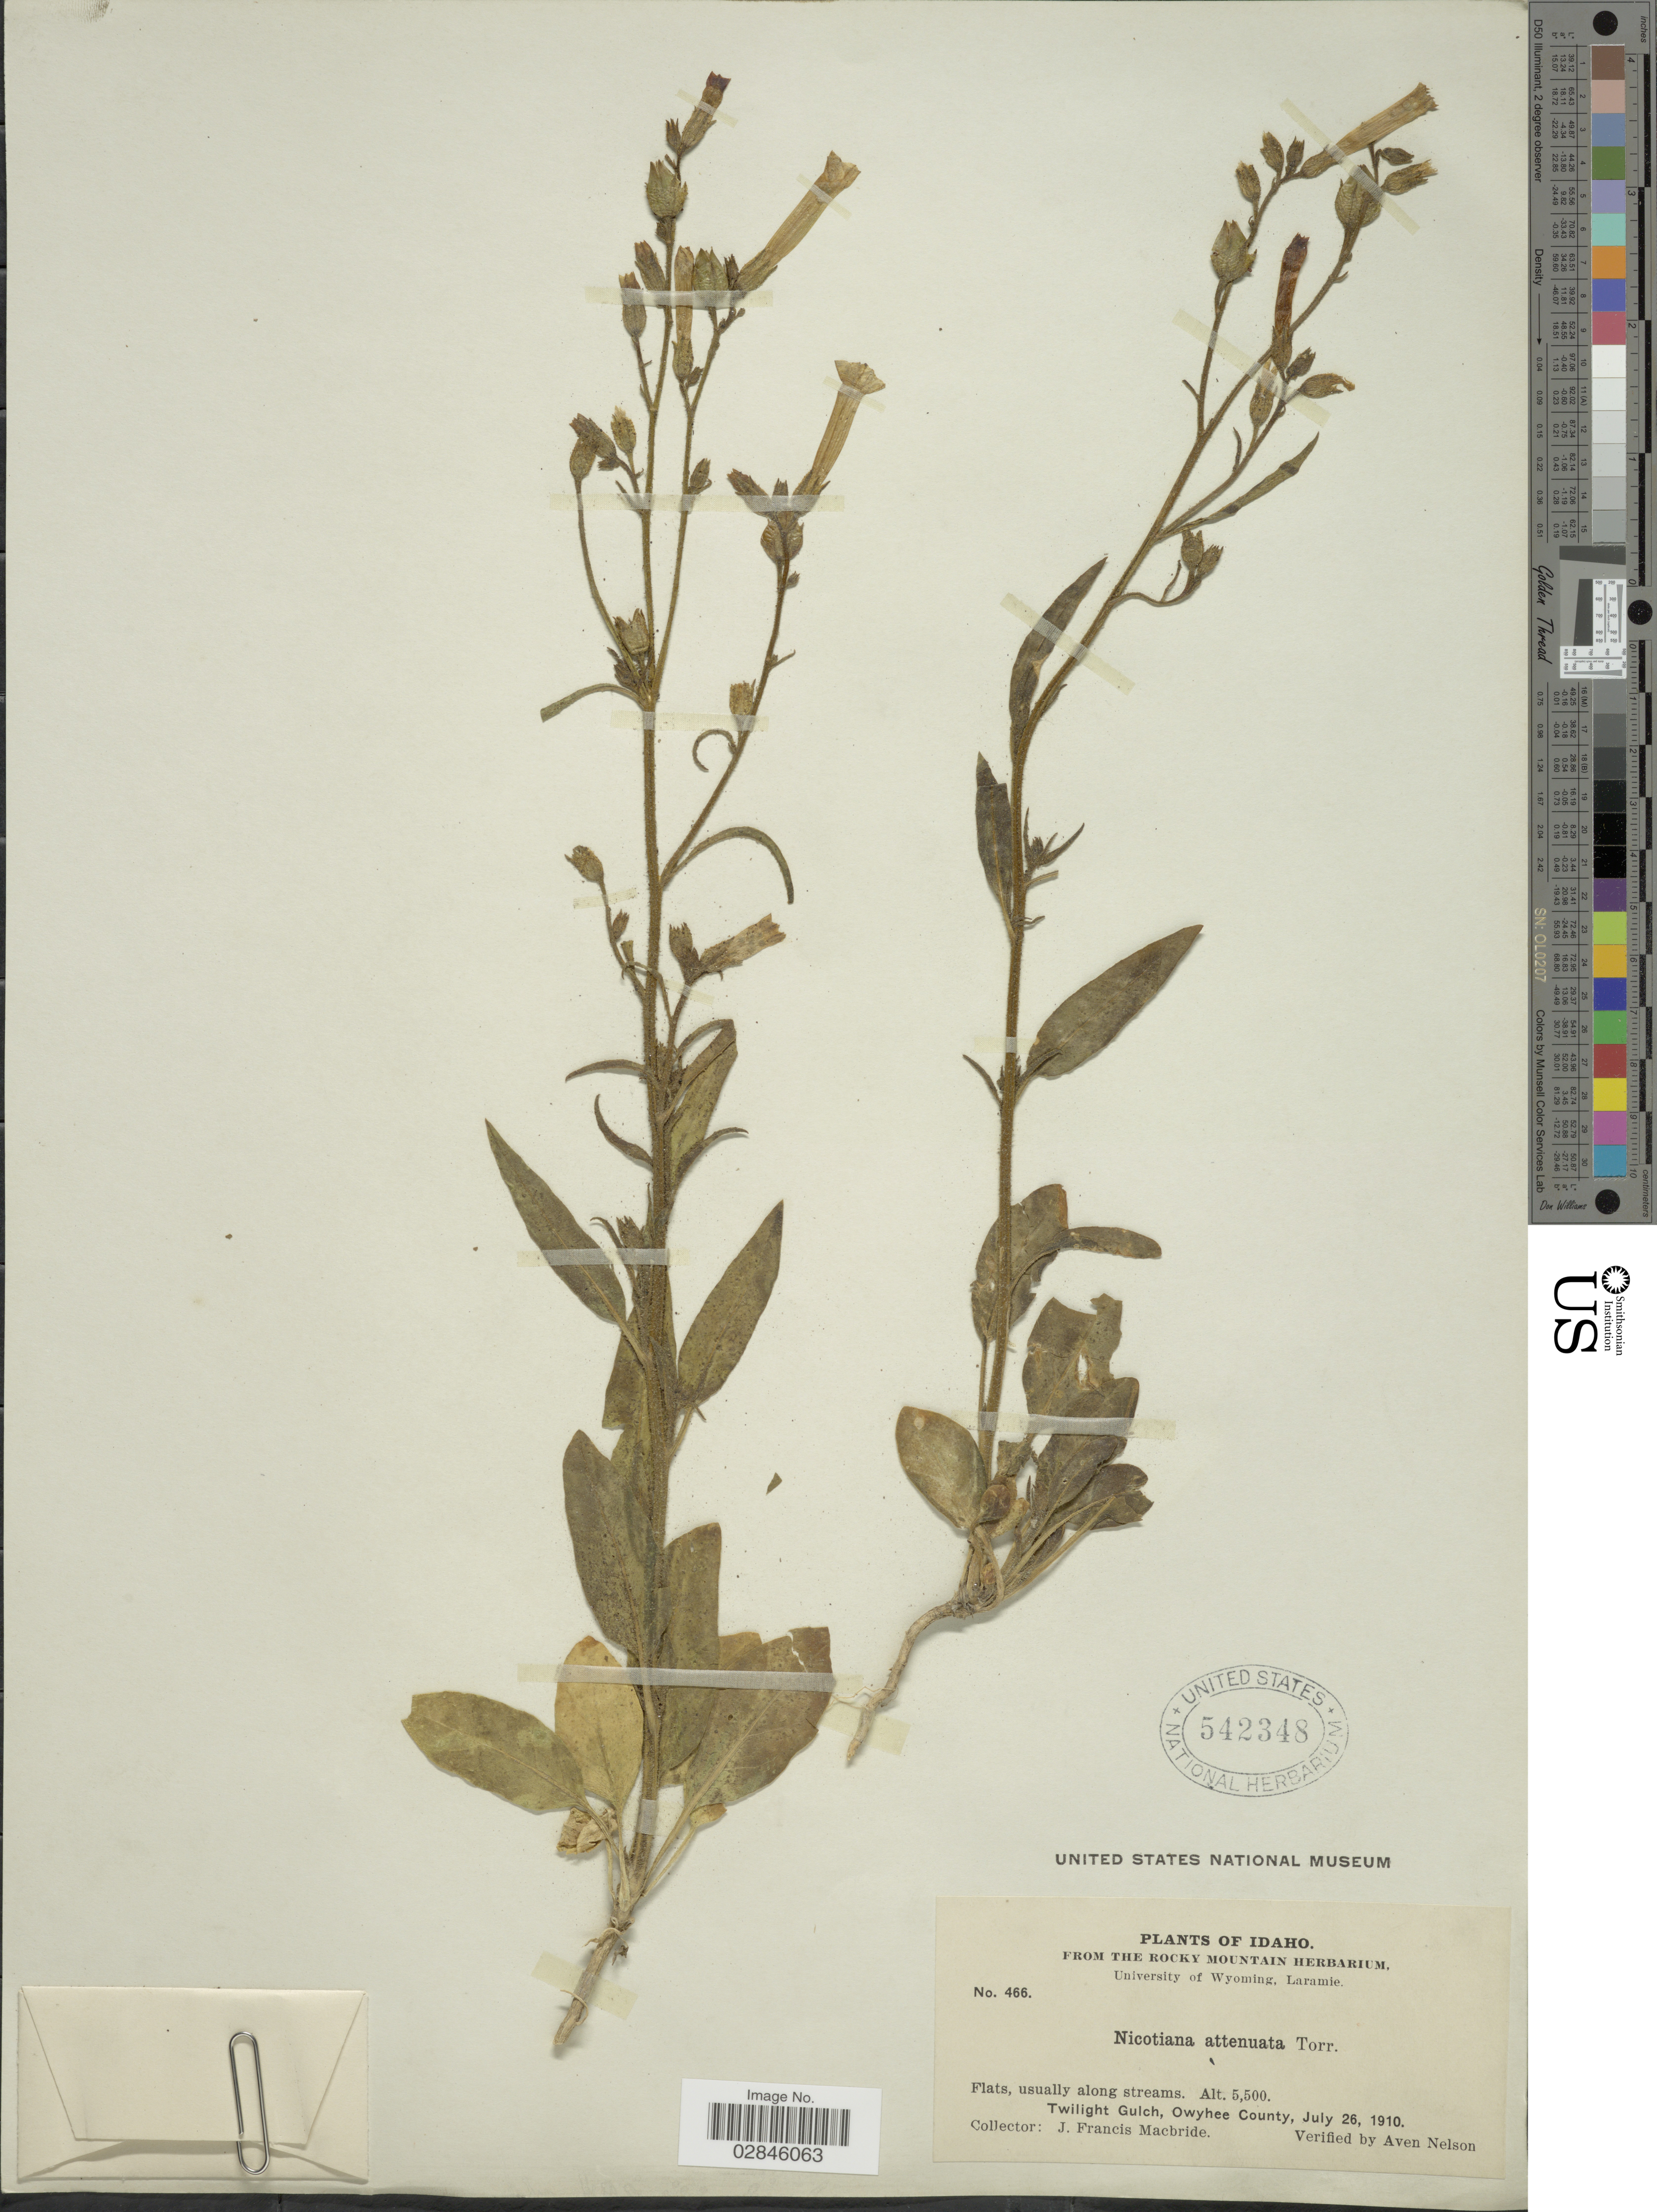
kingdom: Plantae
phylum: Tracheophyta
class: Magnoliopsida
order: Solanales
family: Solanaceae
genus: Nicotiana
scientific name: Nicotiana attenuata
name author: Torr. ex S. Watson in C. King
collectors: J. F. Macbride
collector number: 466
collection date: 1910-07-26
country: United States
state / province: Idaho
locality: Twilight Gulch, Owyhee County.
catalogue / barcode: US 542348